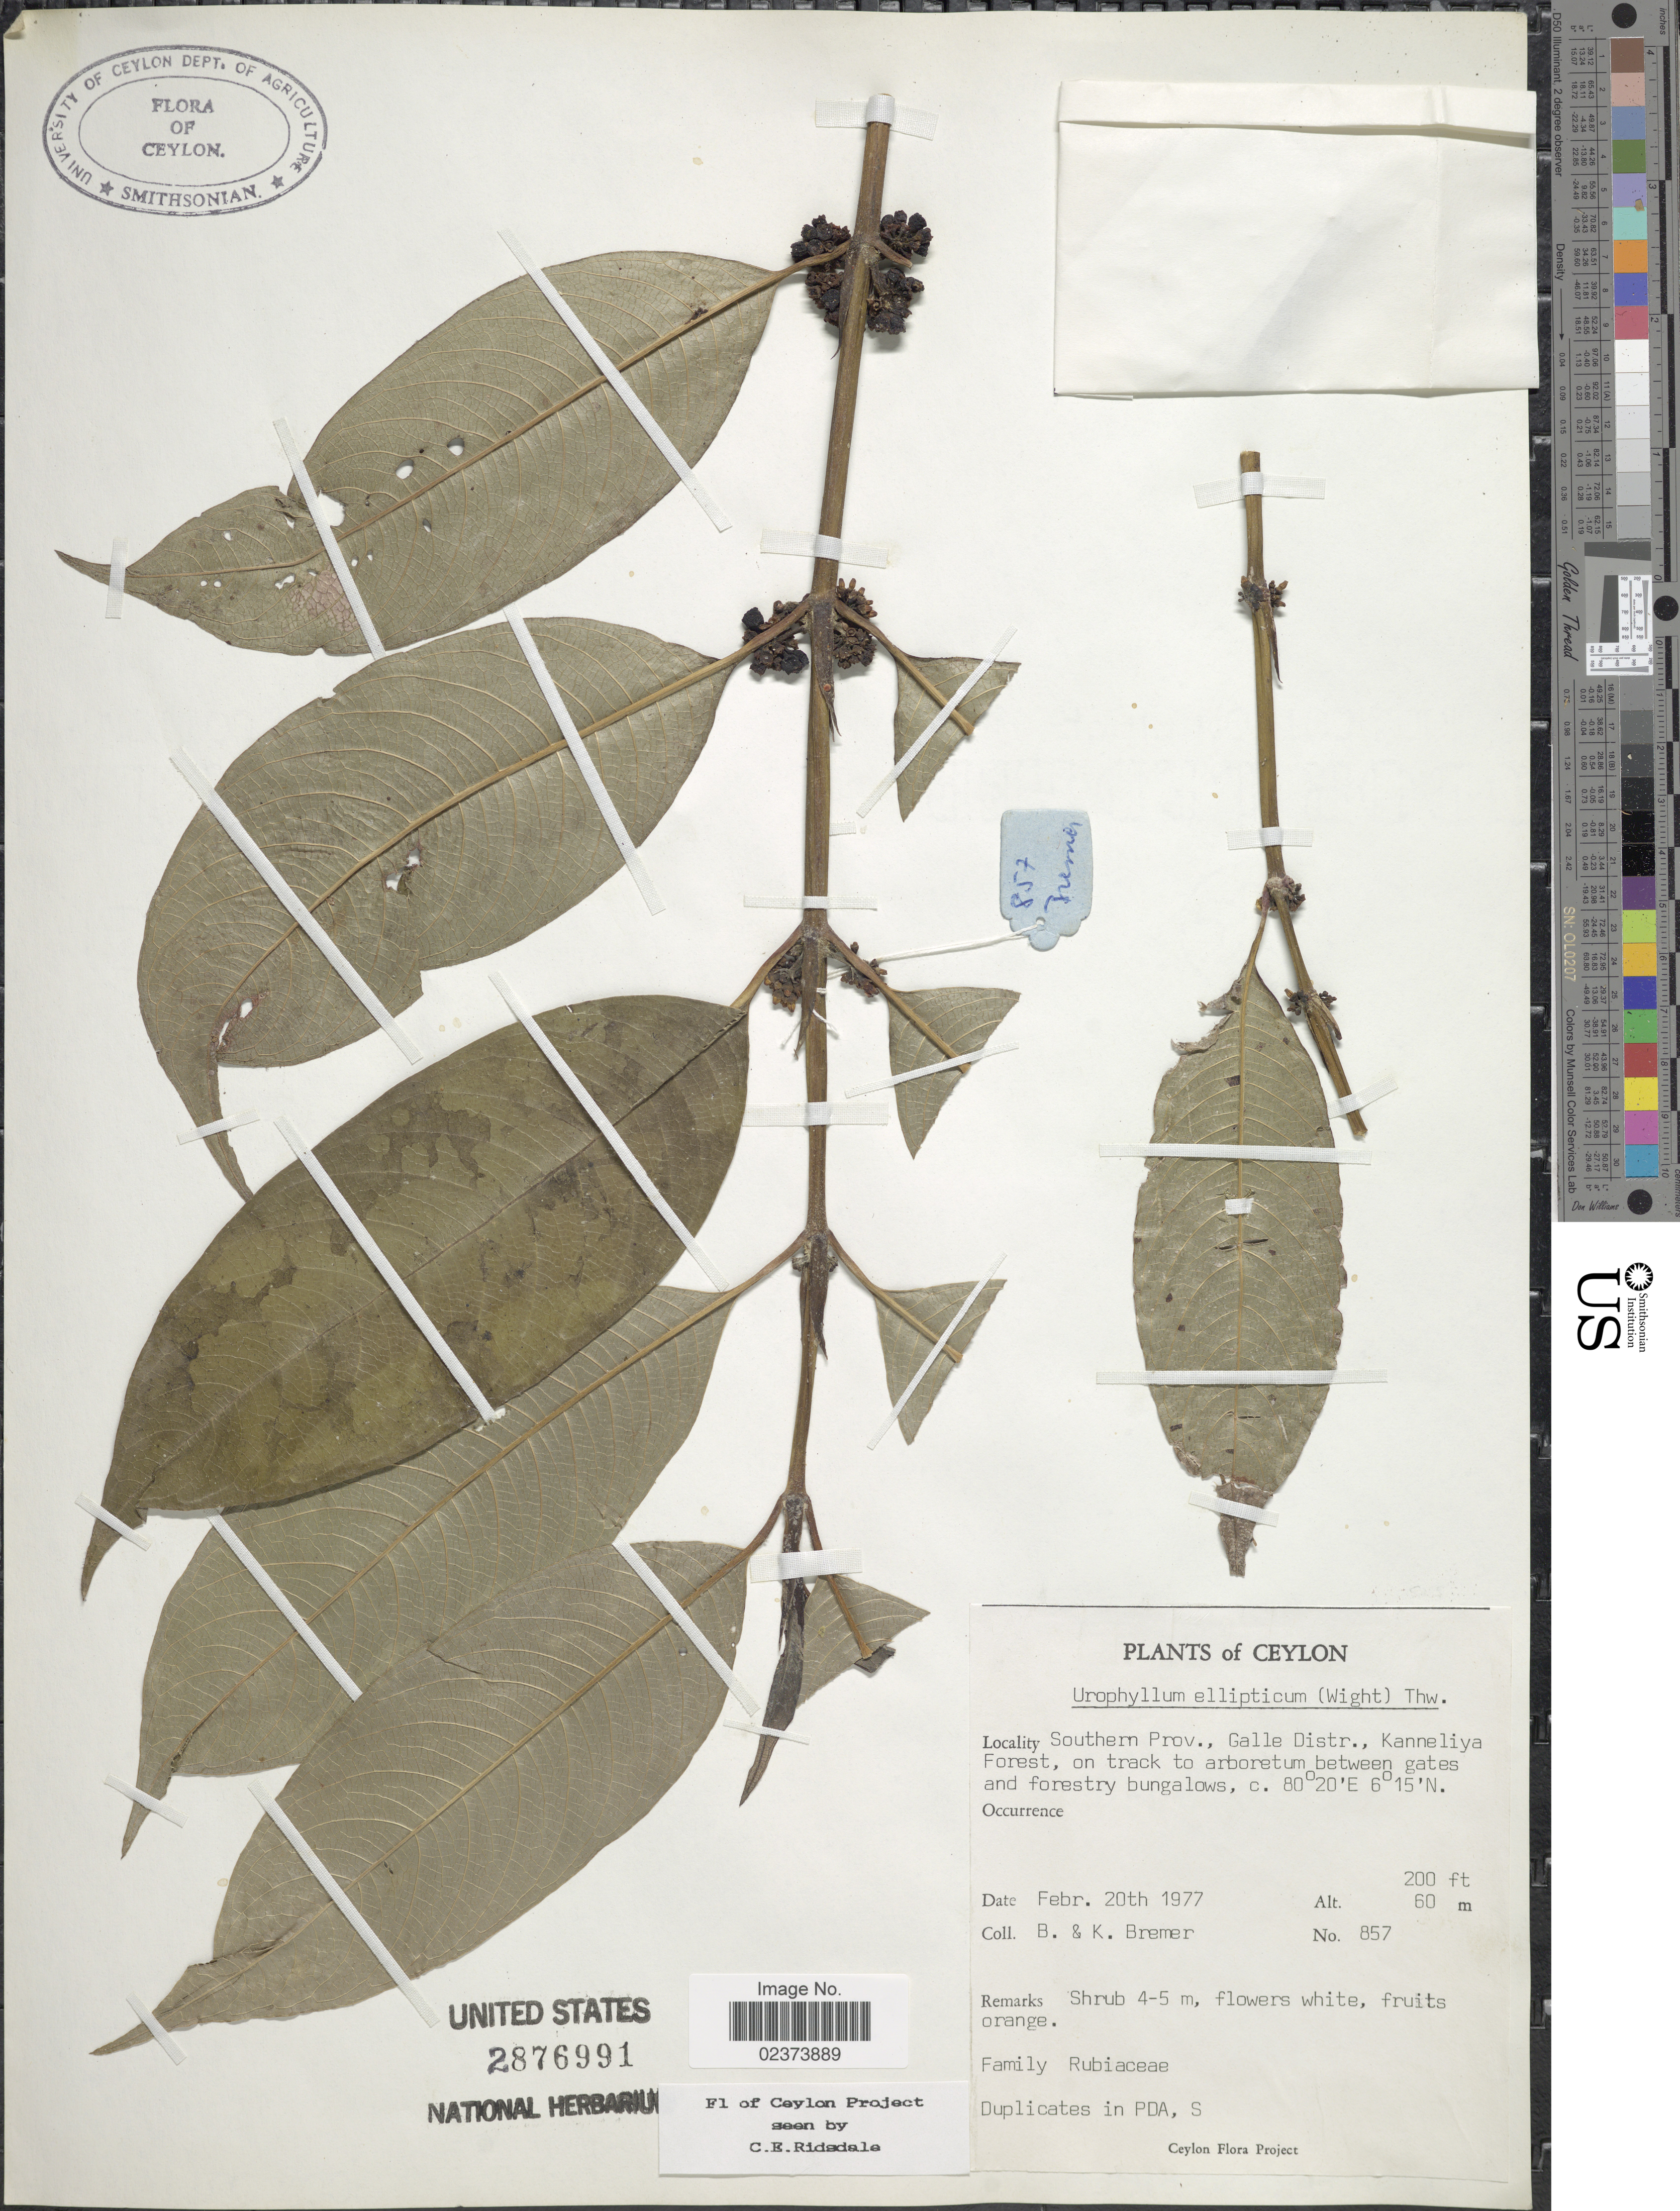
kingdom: Plantae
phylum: Tracheophyta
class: Magnoliopsida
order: Gentianales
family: Rubiaceae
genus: Urophyllum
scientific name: Urophyllum ellipticum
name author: (Wight) Thwaites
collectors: B. Bremer & K. Bremer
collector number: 857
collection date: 1977-02-20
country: Sri Lanka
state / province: Southern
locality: Southern Prov., Galle Distr., Kanneliya Forest, on track to arboretum between gates and forestry bungalows, Ceylon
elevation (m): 61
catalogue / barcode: US 2576991